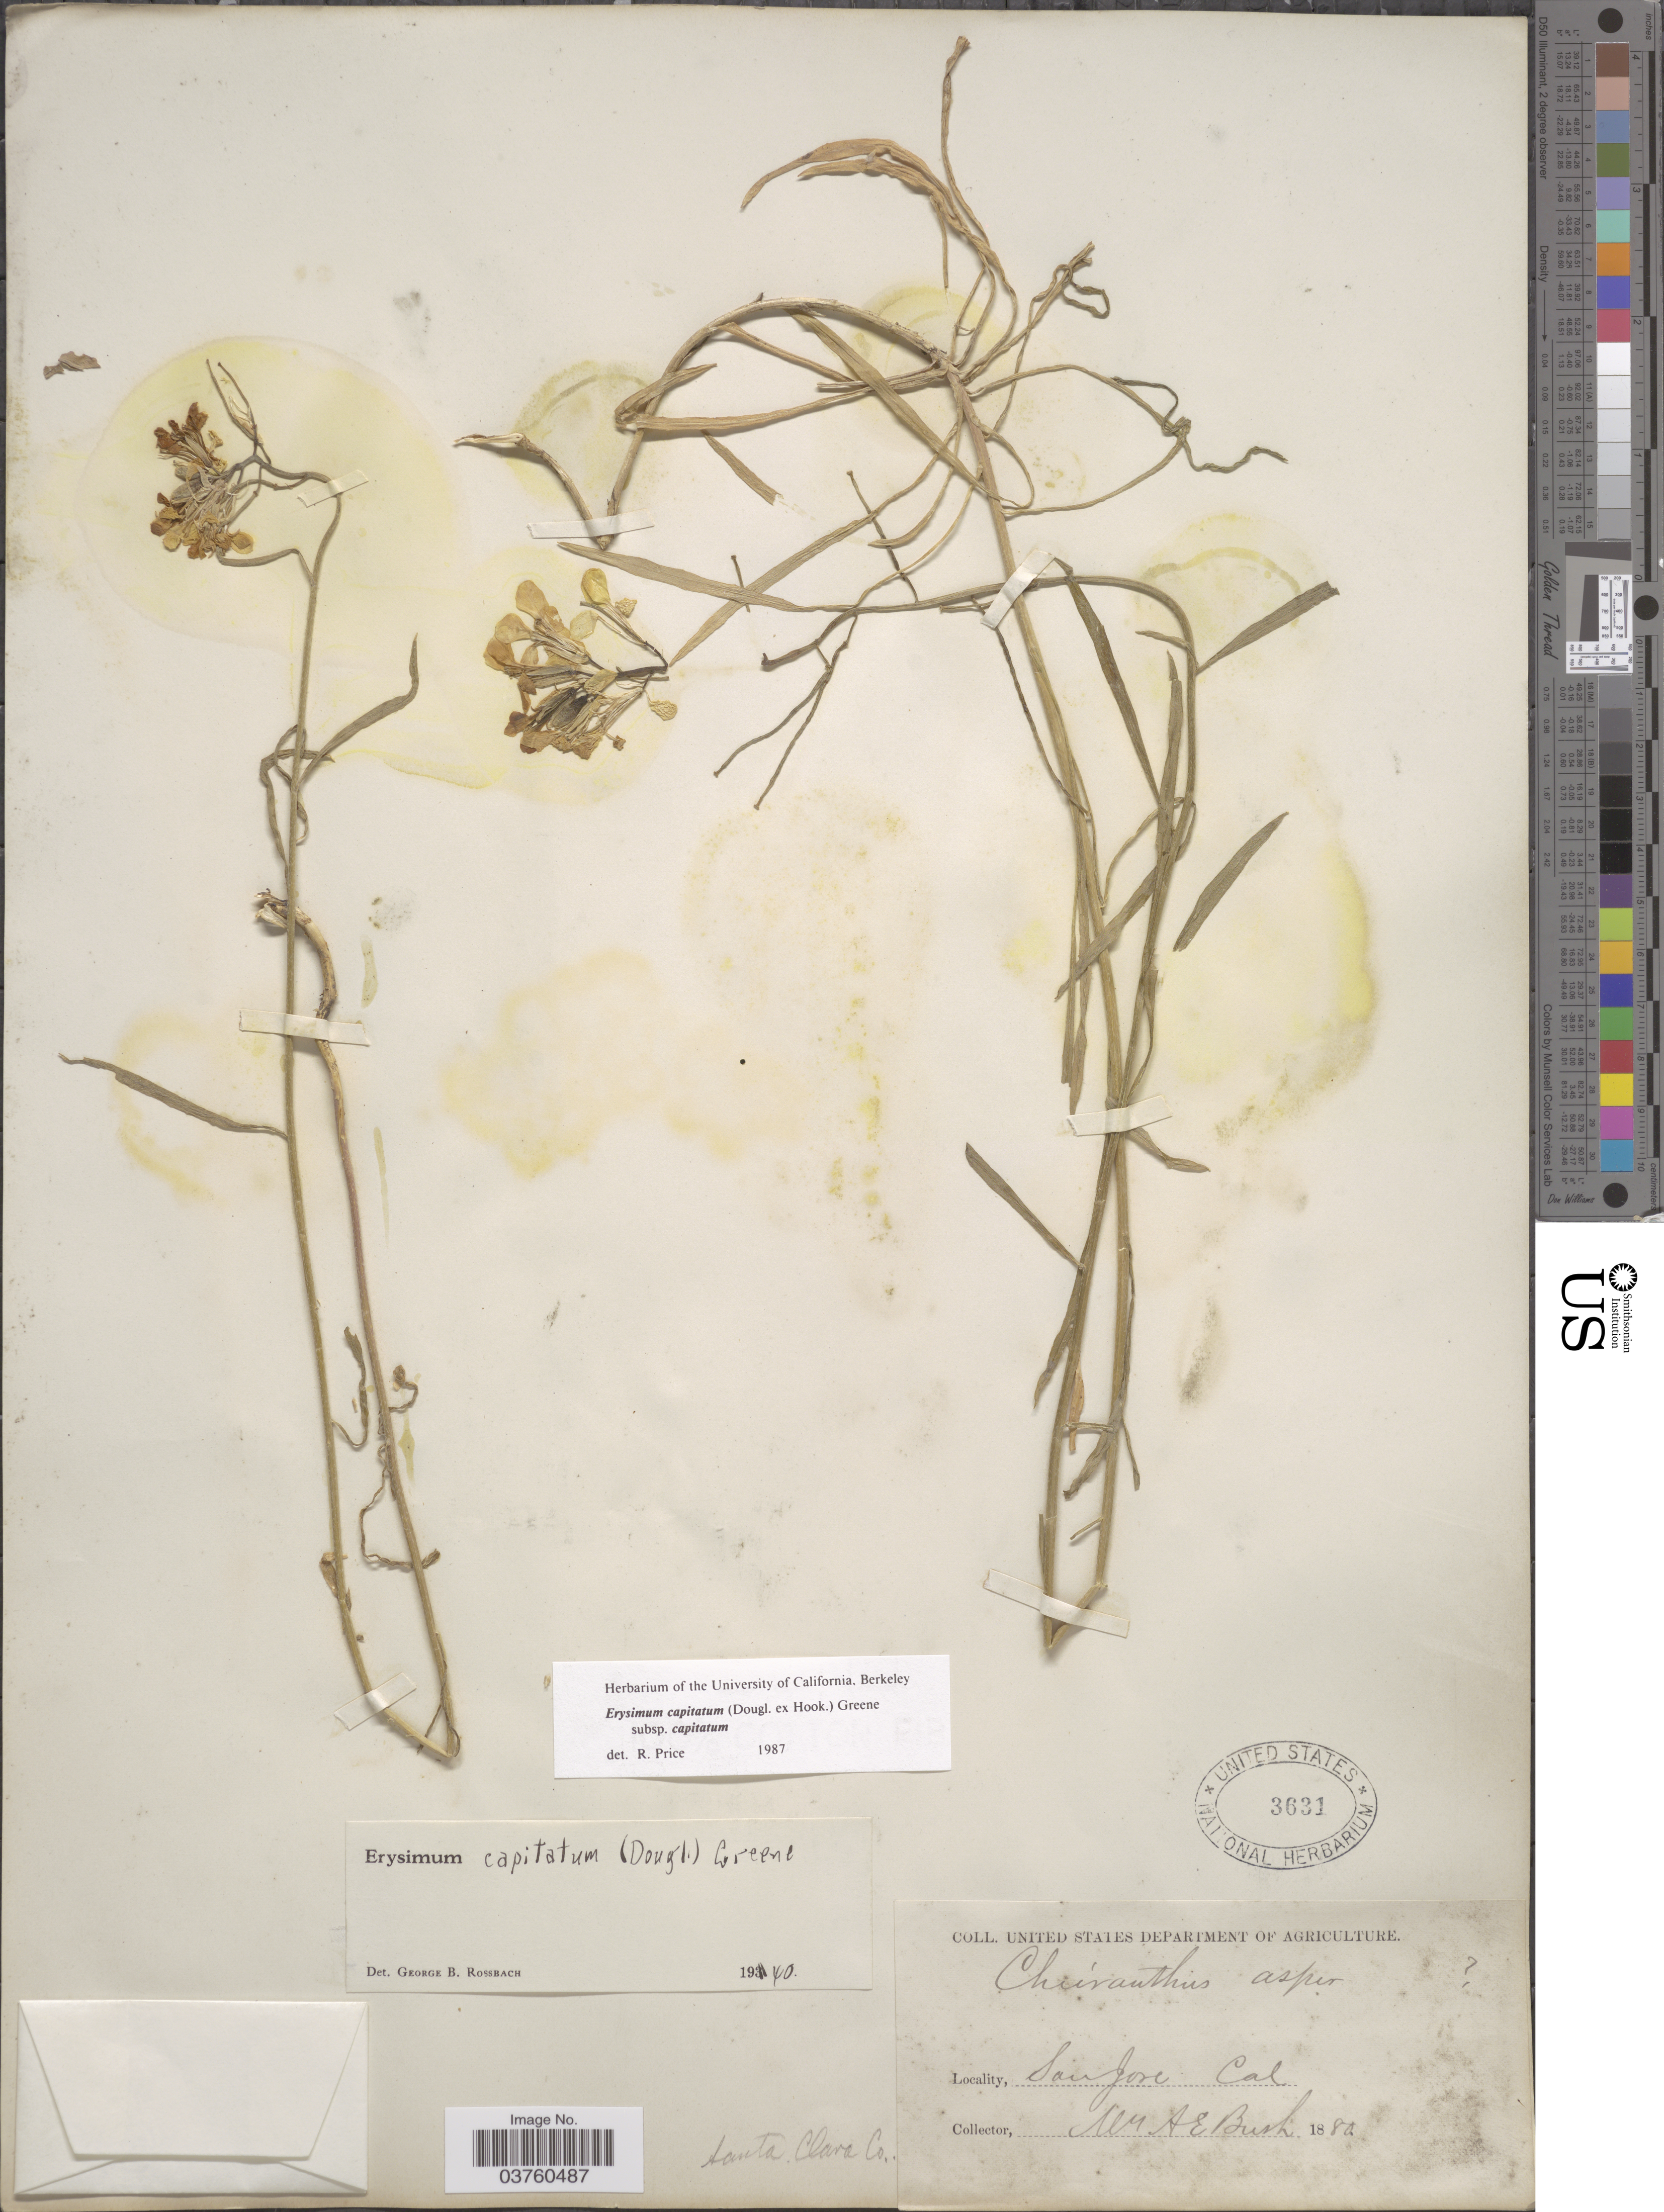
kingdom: Plantae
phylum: Tracheophyta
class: Magnoliopsida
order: Brassicales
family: Brassicaceae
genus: Erysimum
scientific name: Erysimum capitatum subsp. capitatum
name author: (Douglas ex Hook.) Greene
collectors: A. E. Bush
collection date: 1880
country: United States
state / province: California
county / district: Santa Clara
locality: San Jose. Santa Clara Co.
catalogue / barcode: US 3631